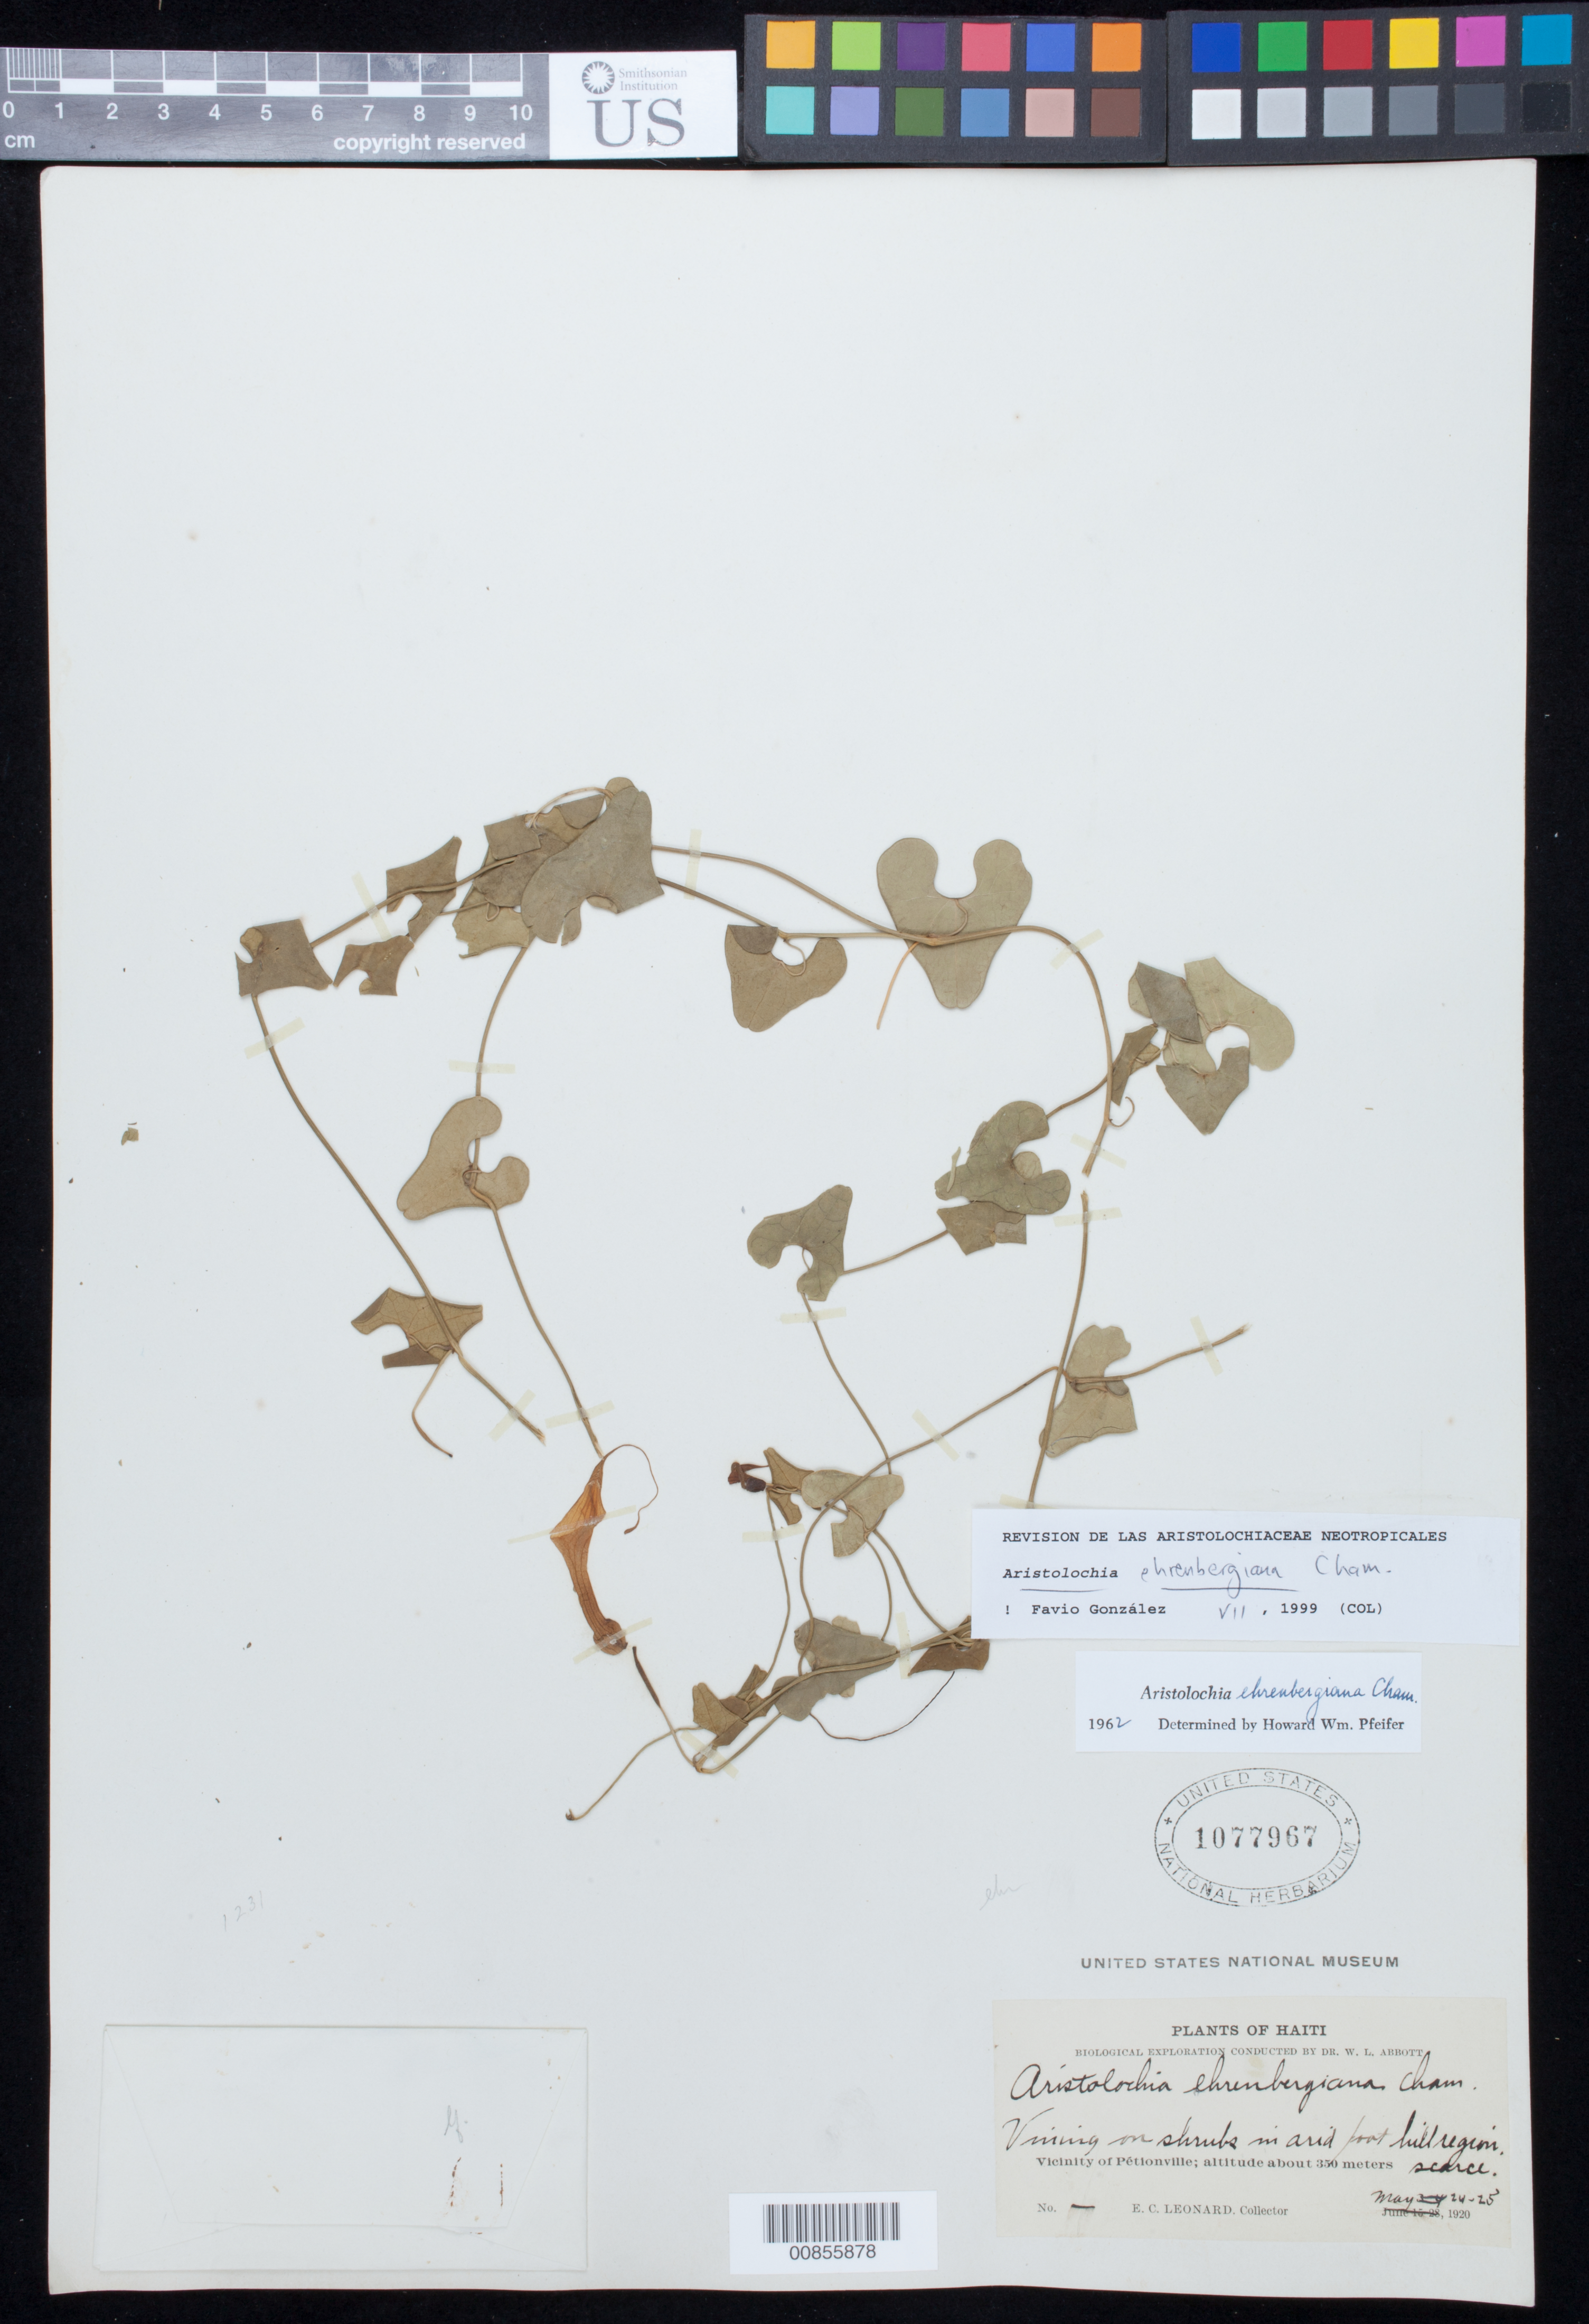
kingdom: Plantae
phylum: Tracheophyta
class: Magnoliopsida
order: Piperales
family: Aristolochiaceae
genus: Aristolochia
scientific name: Aristolochia ehrenbergiana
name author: Cham.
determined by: González, F., (COL), Universidad Nacional de Colombia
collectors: E. C. Leonard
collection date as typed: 24 May 1920 to 25 May 1920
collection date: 1920-05-24/1920-05-25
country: Haiti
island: Hispaniola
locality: Vicinity of Pétionville.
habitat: Vining on shrubs in arid foothill region.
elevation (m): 350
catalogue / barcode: US 1077967